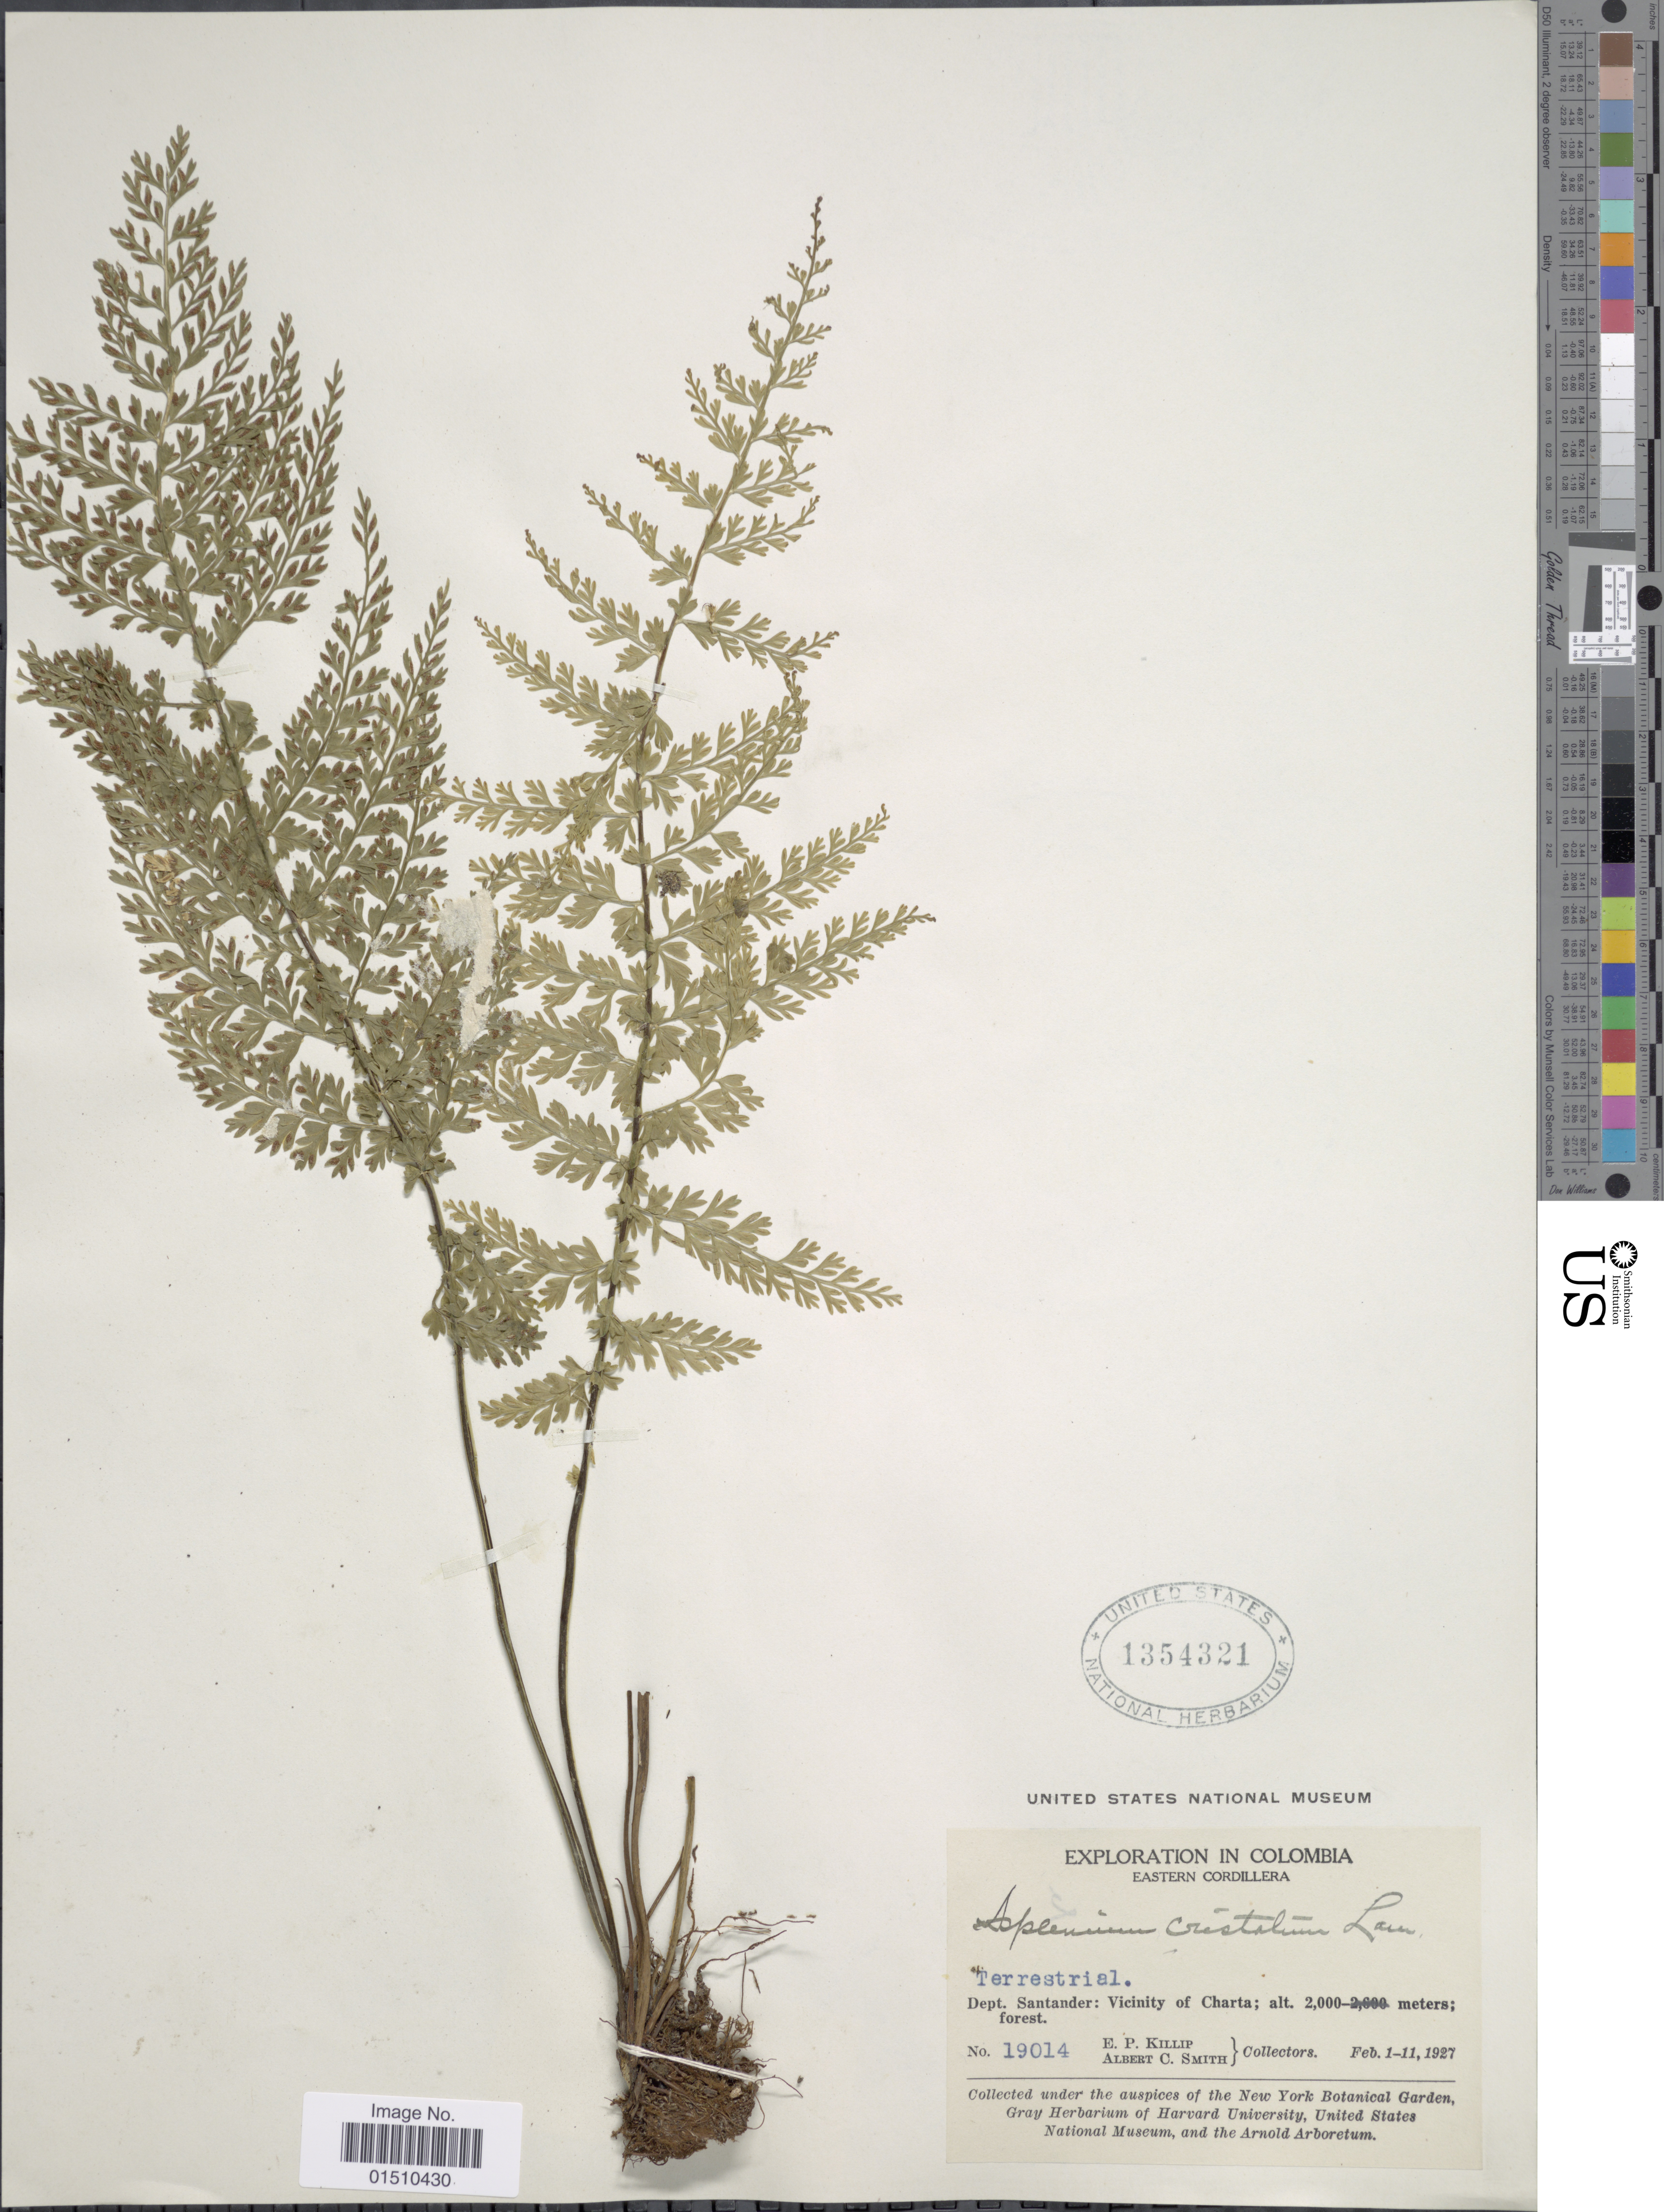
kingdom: Plantae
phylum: Tracheophyta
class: Polypodiopsida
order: Polypodiales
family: Aspleniaceae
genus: Asplenium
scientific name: Asplenium cristatum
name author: Lam.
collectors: E. P. Killip & A. C. Smith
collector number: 19014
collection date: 1927-02-01/1927-02-11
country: Colombia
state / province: Santander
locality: Colombia, eastern Cordillera, dept. Santander: Vicinity of Charta.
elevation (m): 2000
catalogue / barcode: US 1354321